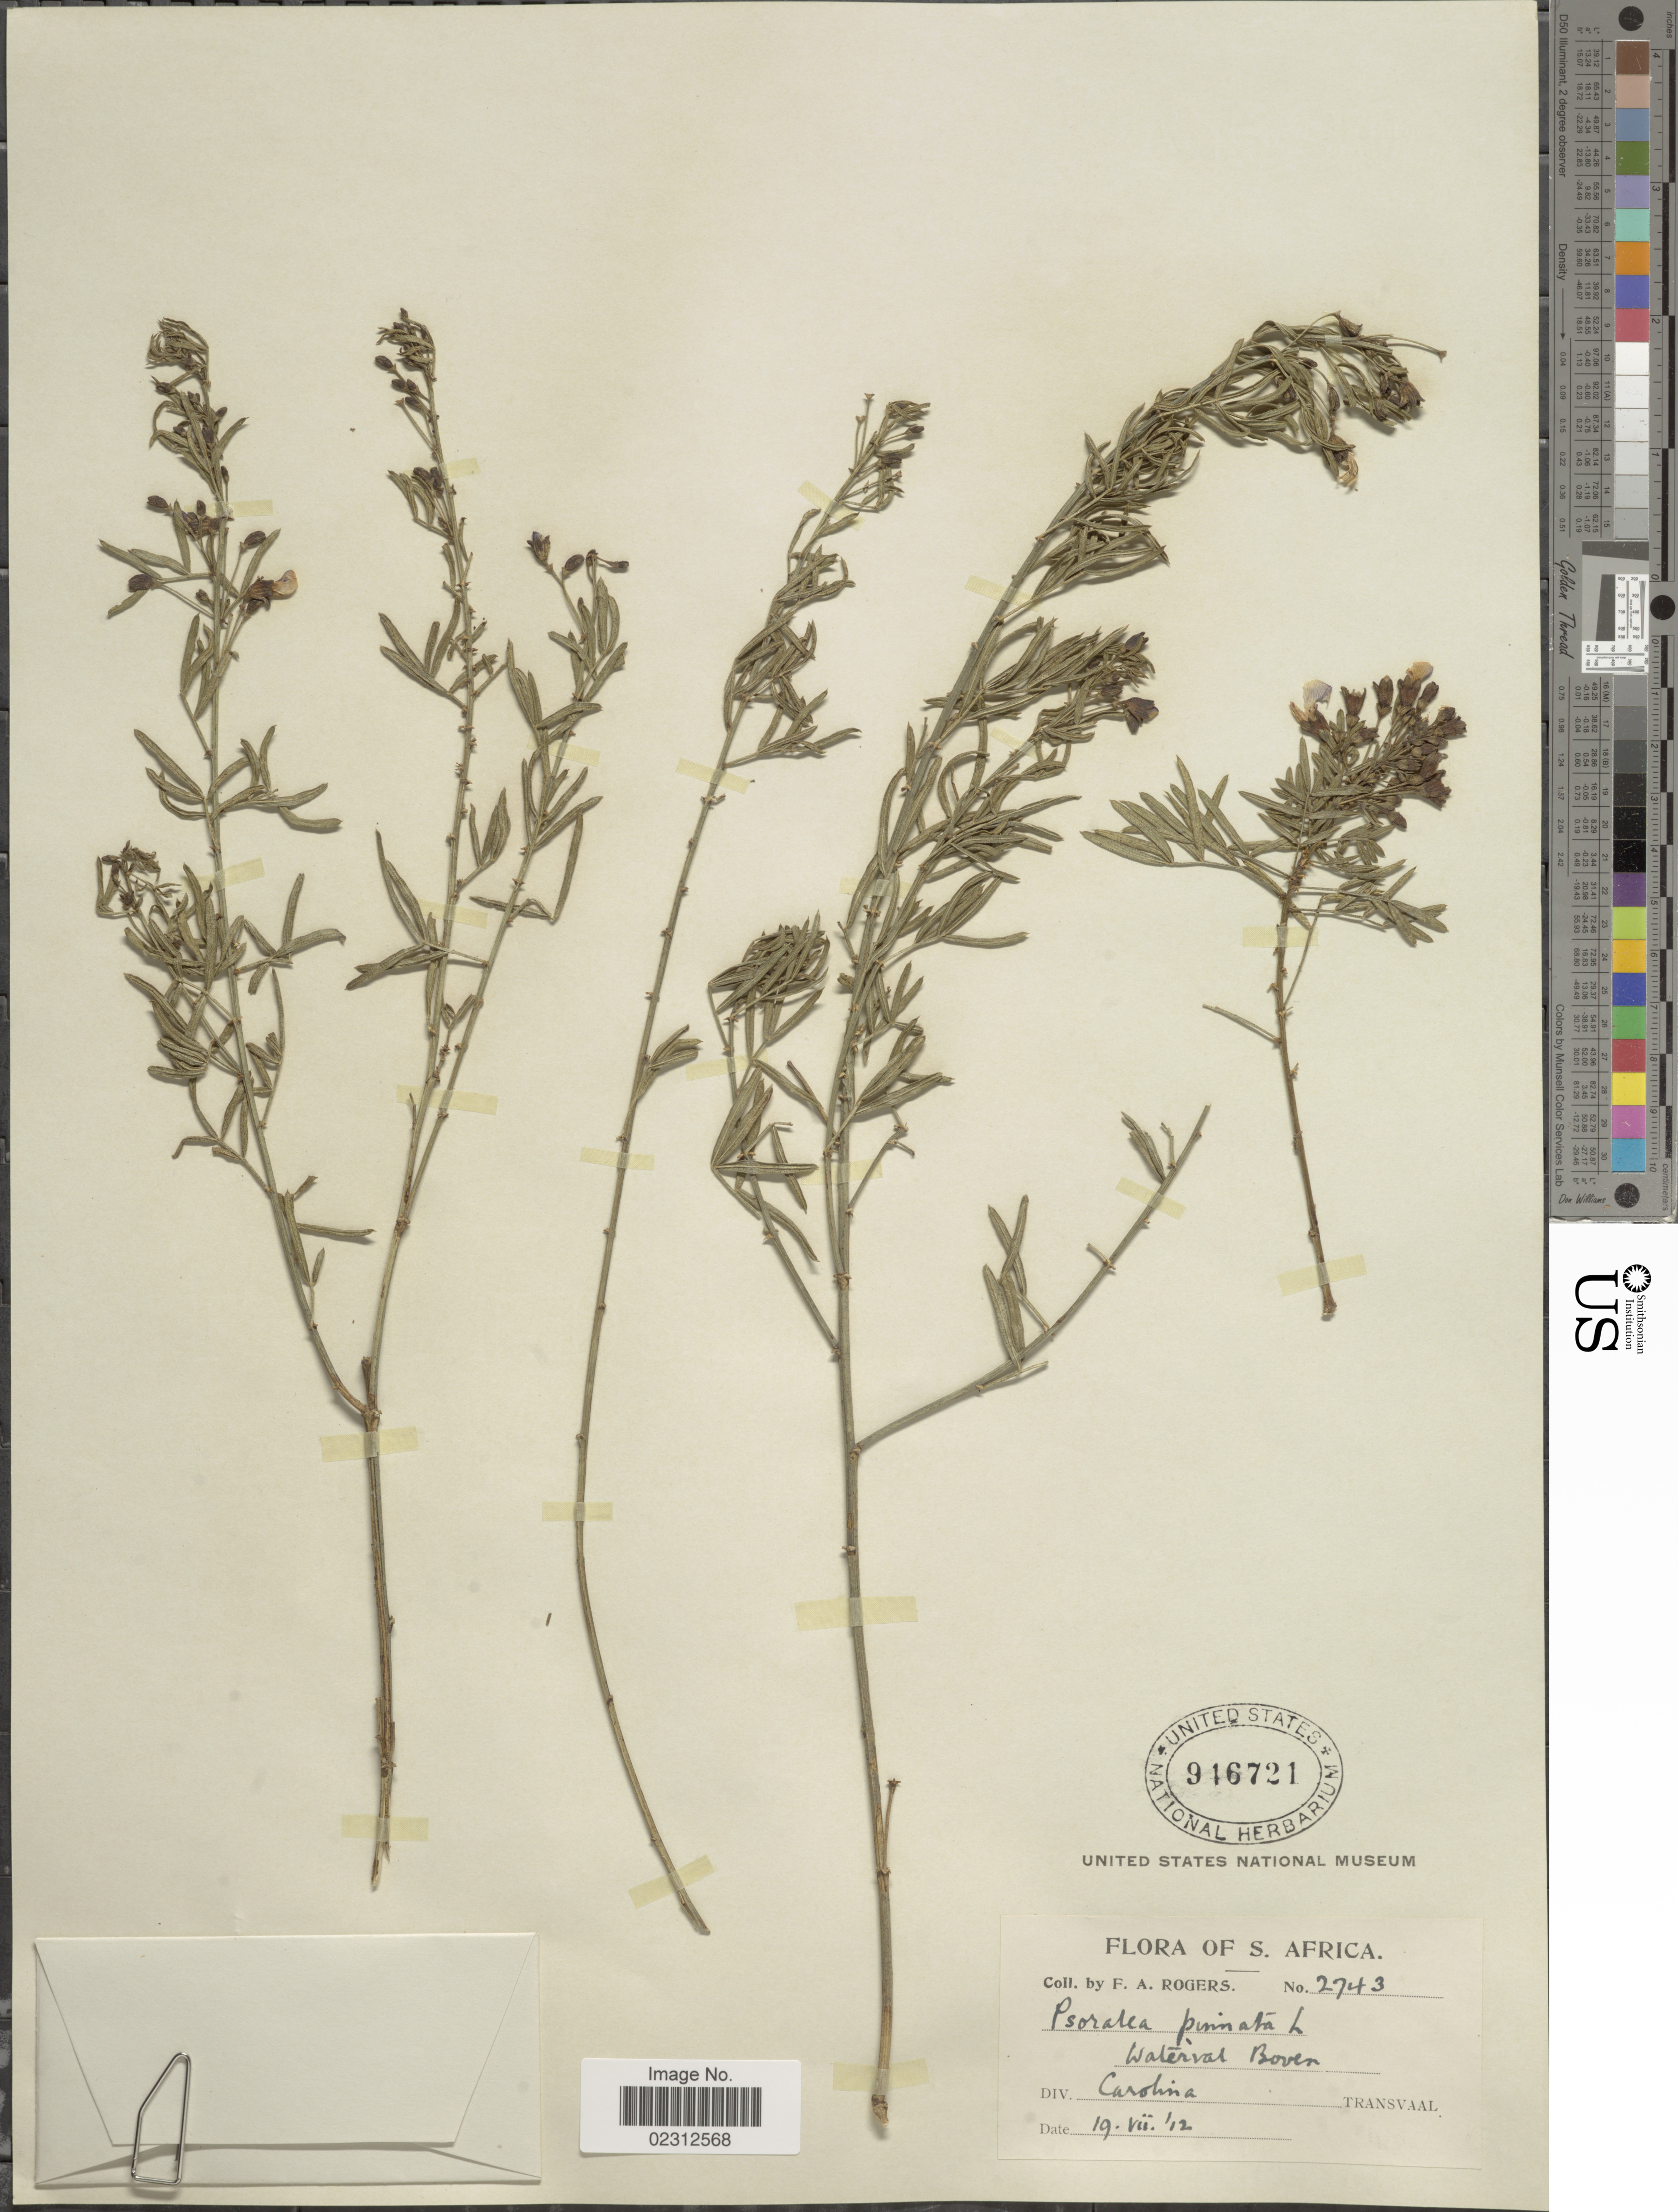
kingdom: Plantae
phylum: Tracheophyta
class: Magnoliopsida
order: Fabales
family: Fabaceae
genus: Psoralea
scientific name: Psoralea pinnata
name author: L.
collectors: F. A. Rogers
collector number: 2743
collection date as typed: Transcribed d/m/y: 19/7/12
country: South Africa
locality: Waterval Boven, Carolina, Transvaal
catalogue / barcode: US 916721